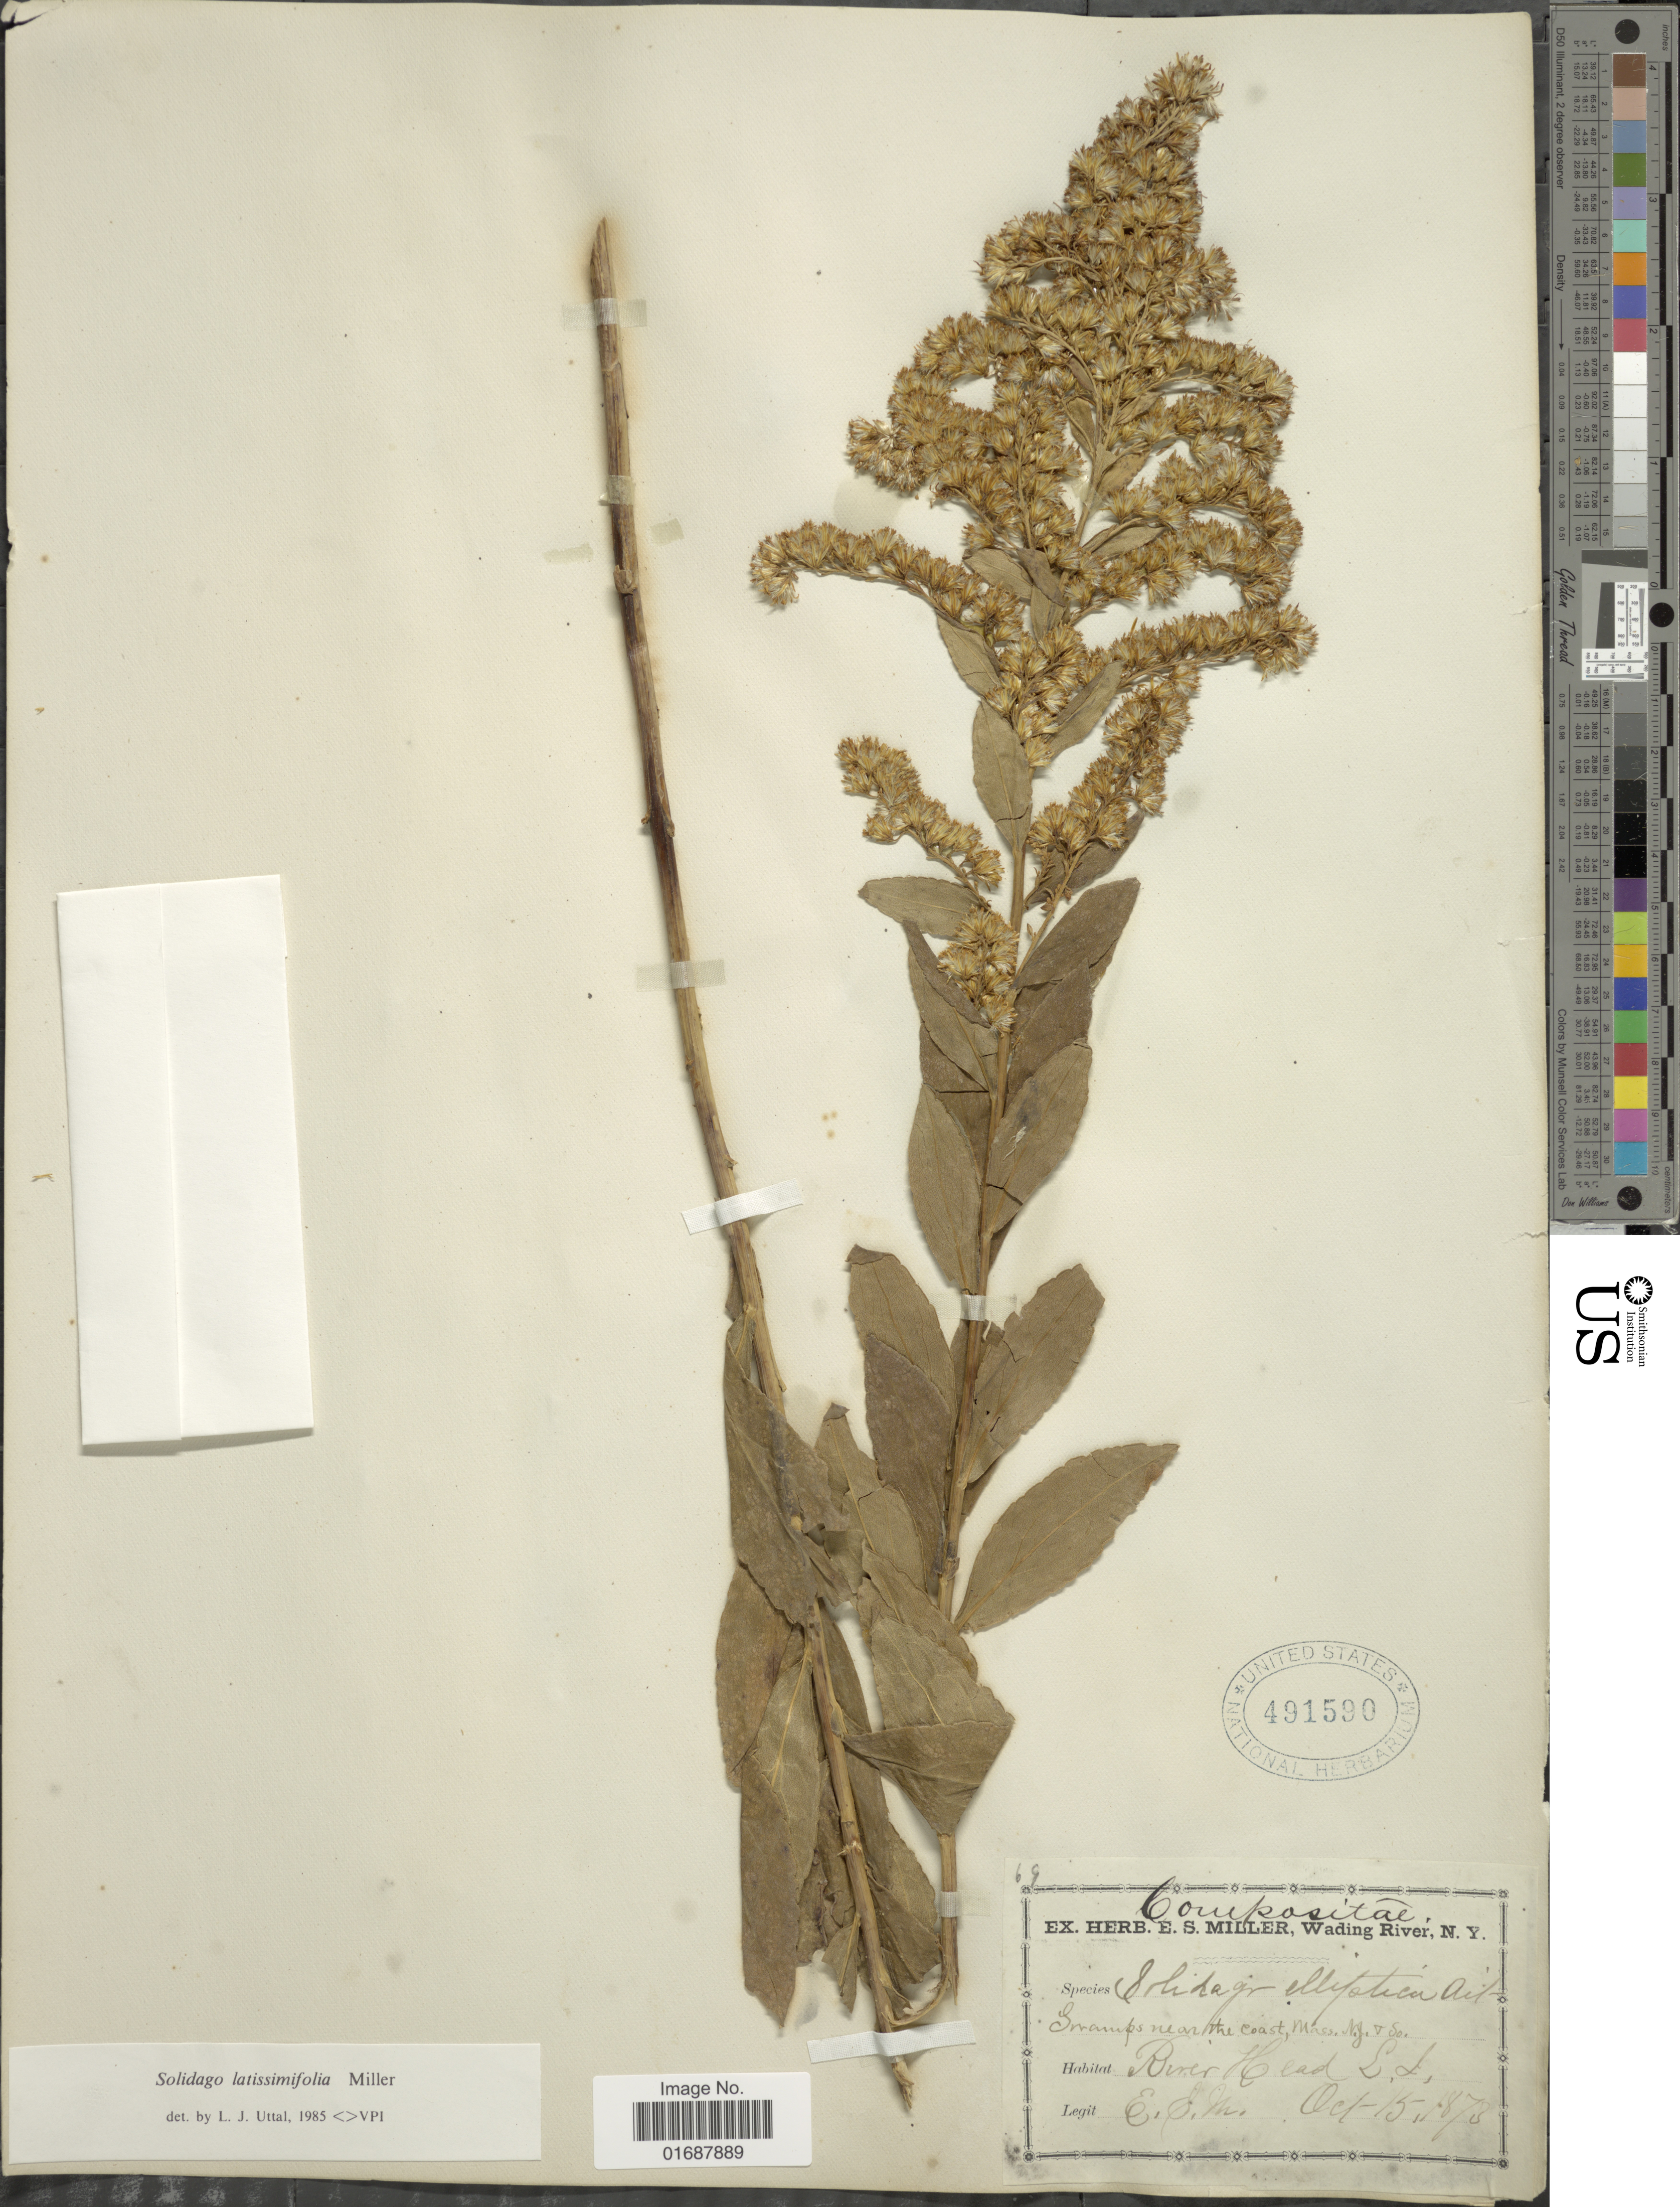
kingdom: Plantae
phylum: Tracheophyta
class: Magnoliopsida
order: Asterales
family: Asteraceae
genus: Solidago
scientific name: Solidago latissimifolia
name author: Mill.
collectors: E. S. Miller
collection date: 1873-10-15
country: United States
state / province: Massachusetts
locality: Swamps near the coast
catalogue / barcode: US 491590